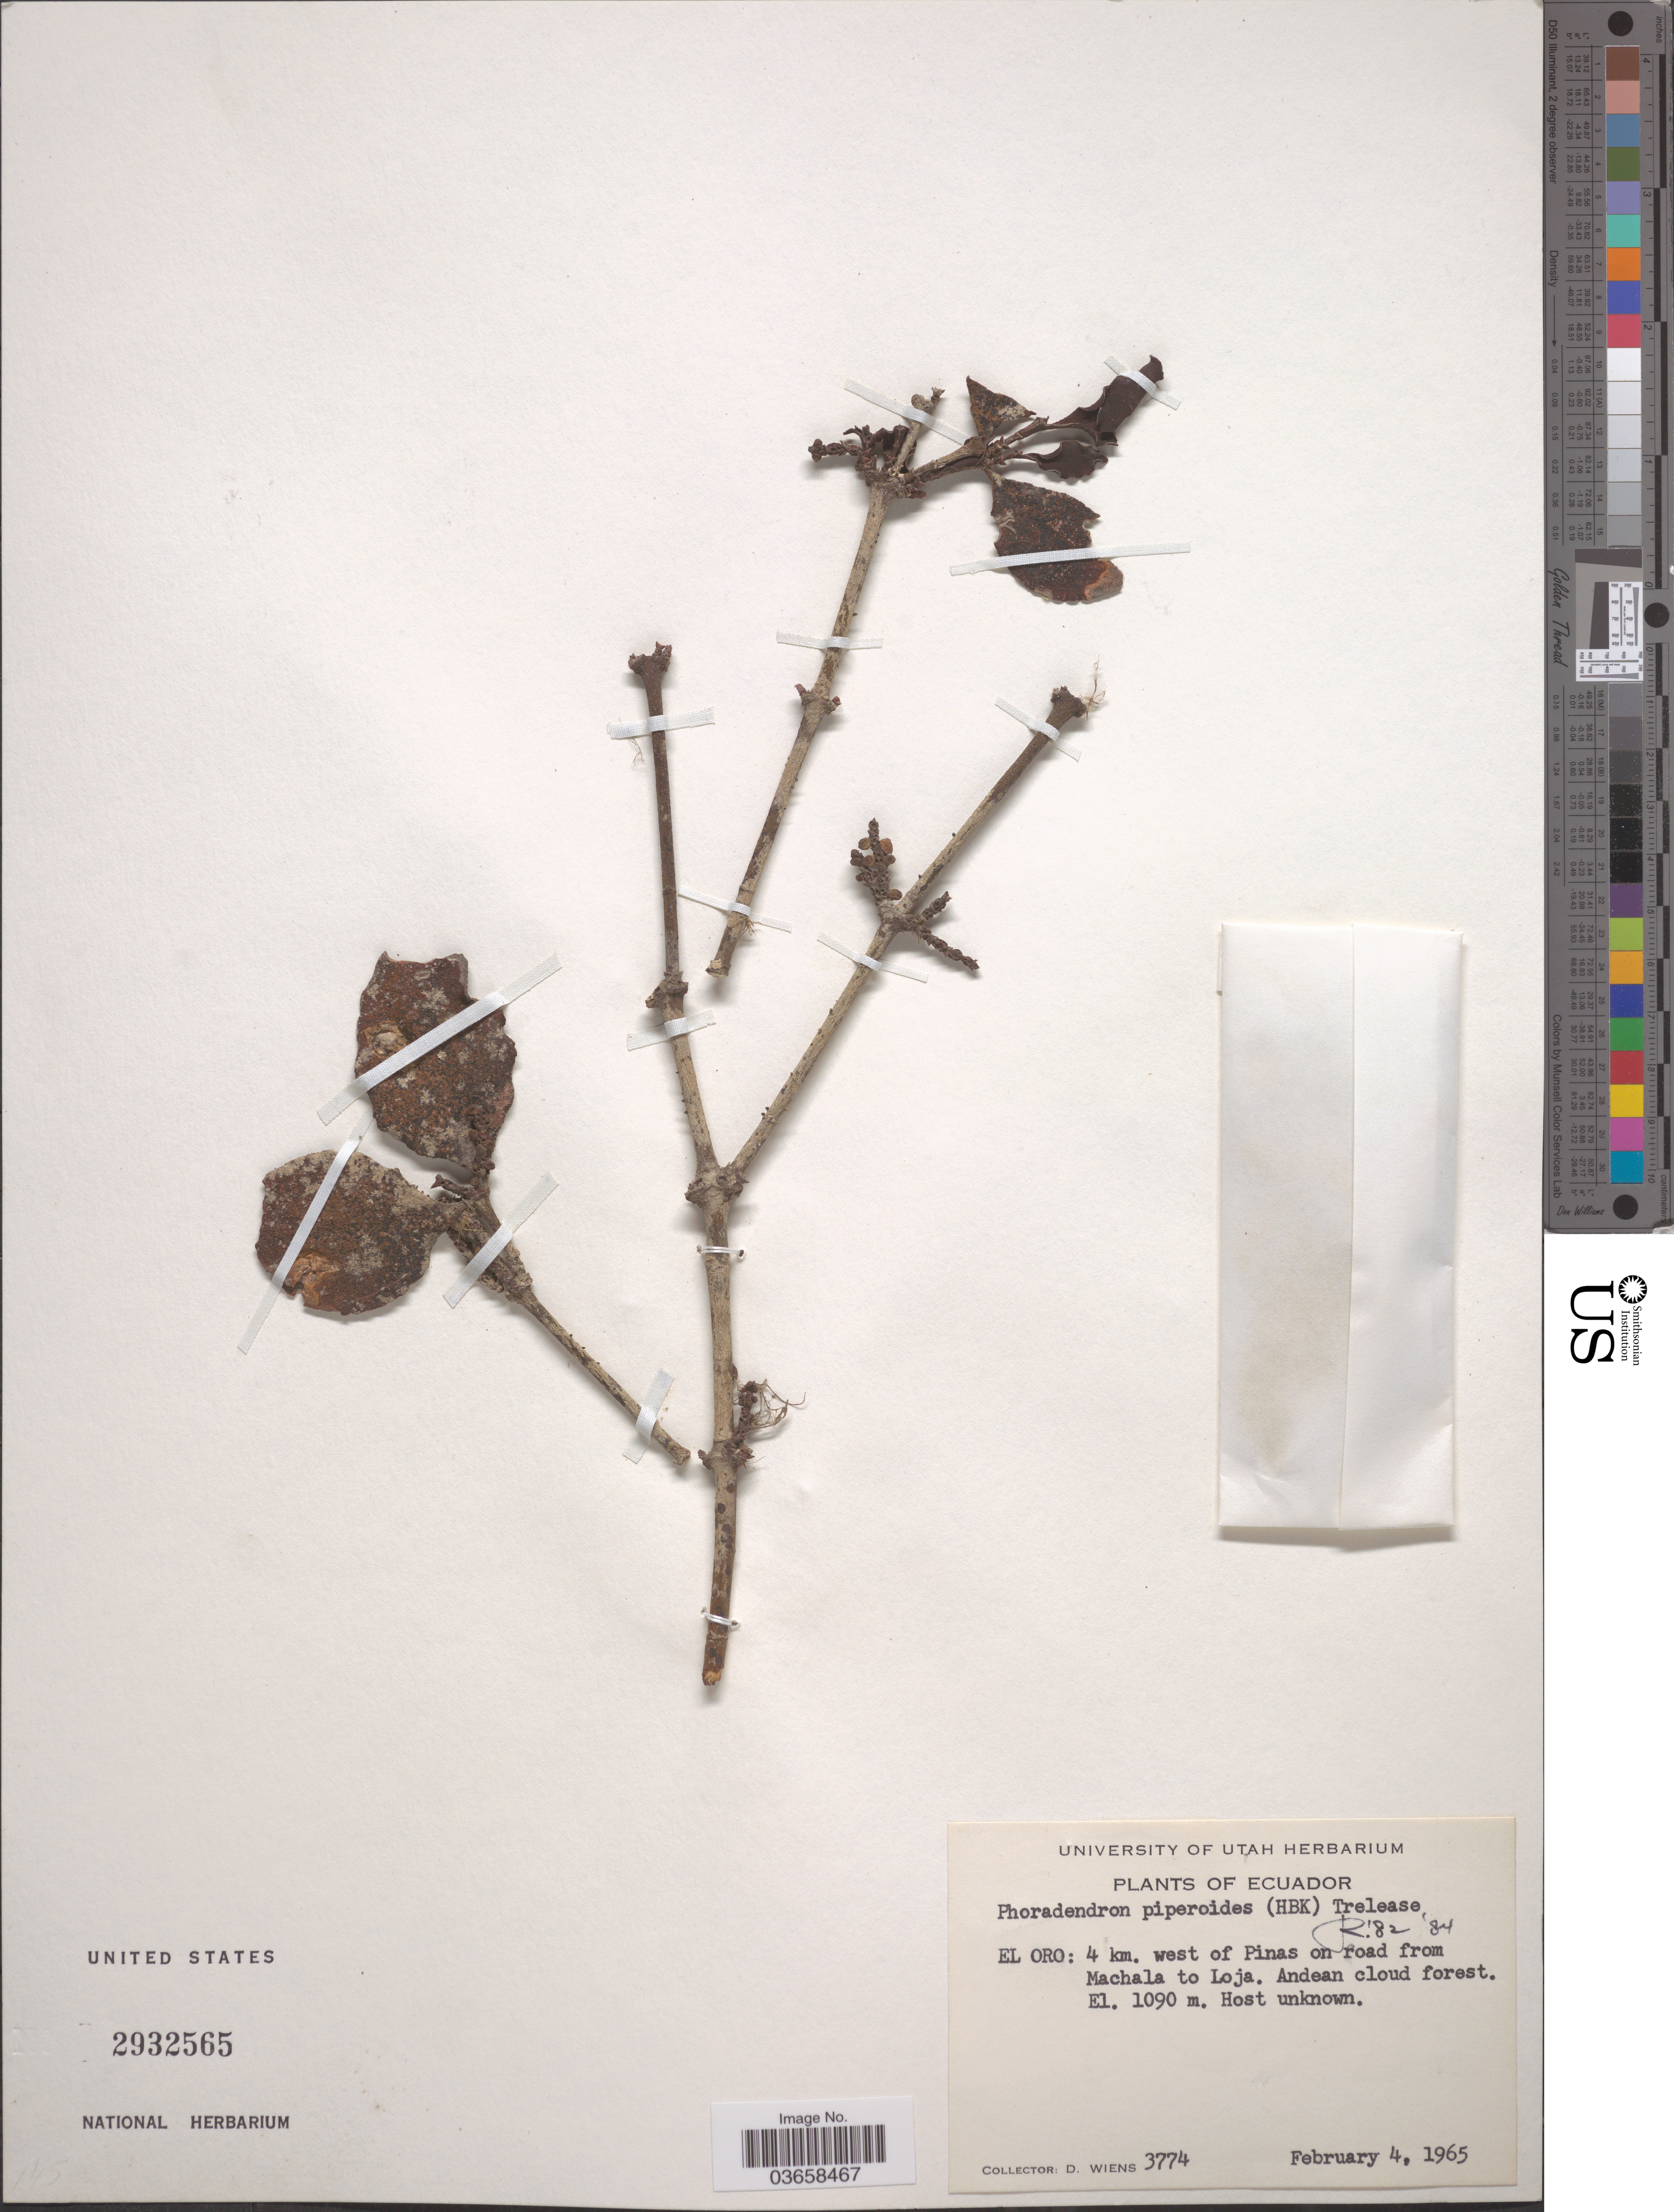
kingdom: Plantae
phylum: Tracheophyta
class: Magnoliopsida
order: Santalales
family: Viscaceae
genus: Phoradendron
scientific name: Phoradendron piperoides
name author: (Kunth) Trel.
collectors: D. Wiens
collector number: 3774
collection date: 1965-02-04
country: Ecuador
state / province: El Oro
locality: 4 km. west of Pinas on road from Machala to Loja.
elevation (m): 1090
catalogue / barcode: US 2932565